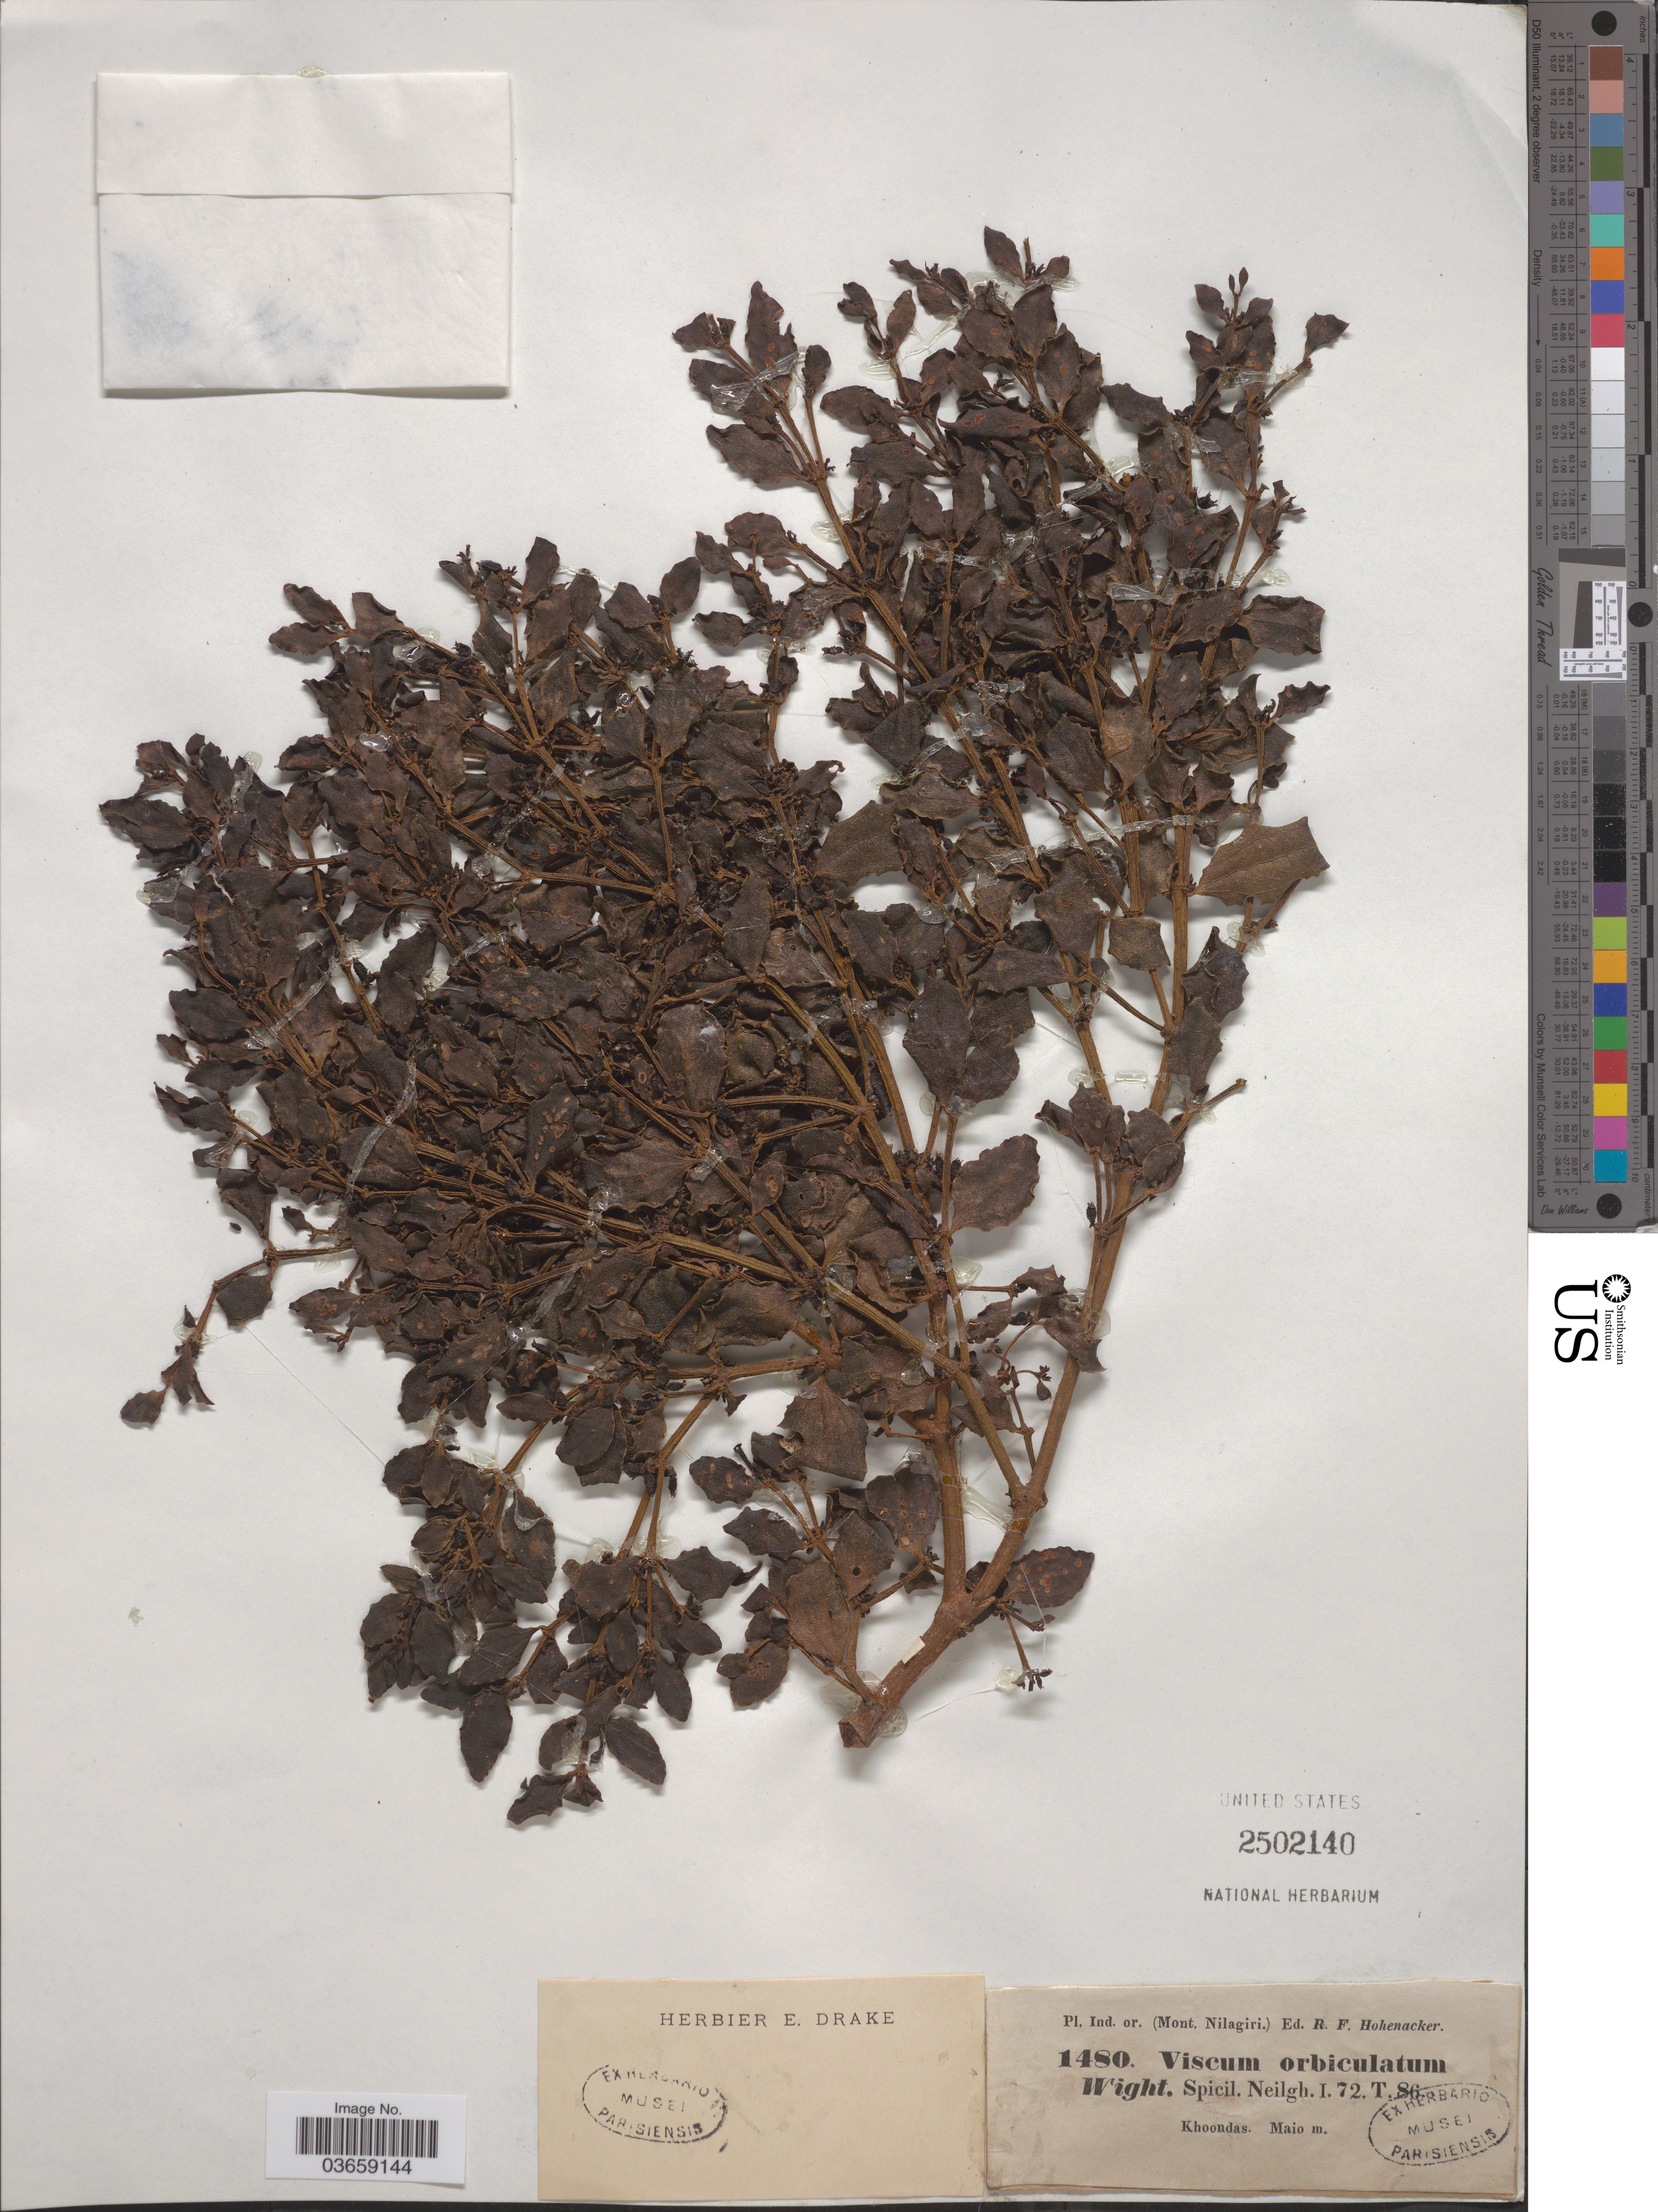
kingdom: Plantae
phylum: Tracheophyta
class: Magnoliopsida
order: Santalales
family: Viscaceae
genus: Viscum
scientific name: Viscum orbiculatum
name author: Wight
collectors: R. F. Hohenacker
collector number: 1480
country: India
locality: Ind. or. (Mont. Nilagiri). Khoondas.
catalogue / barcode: US 2502140